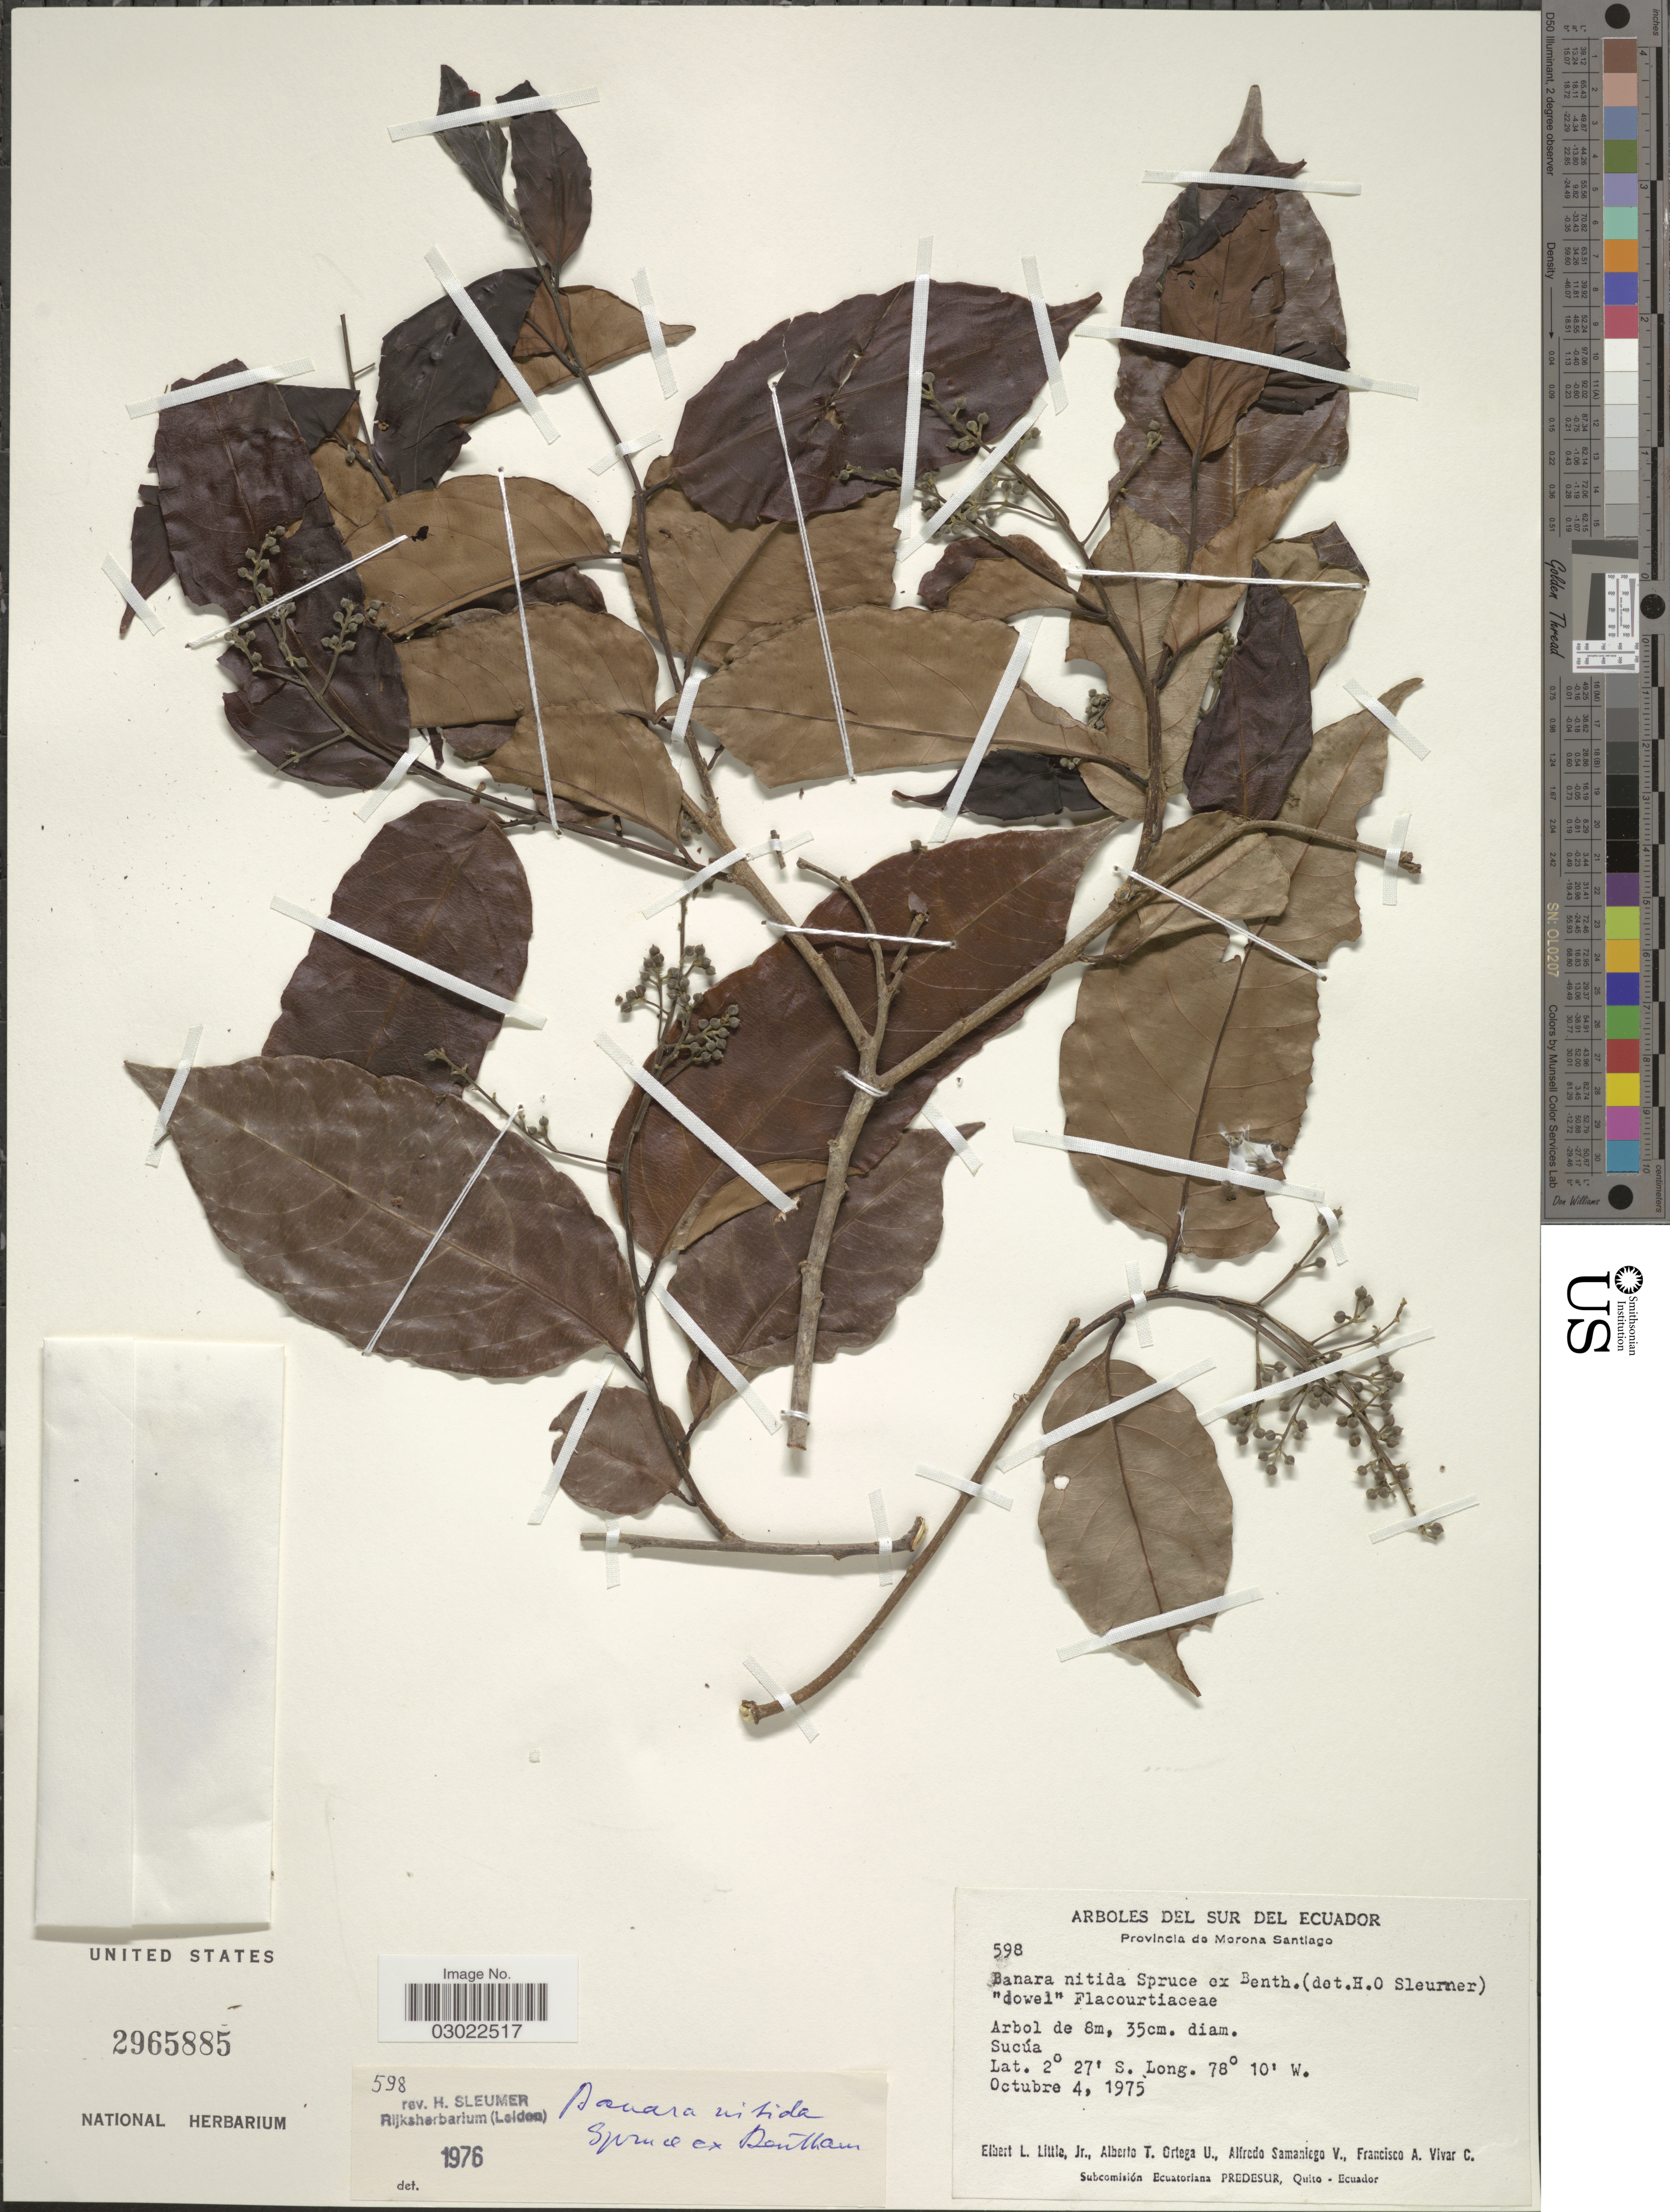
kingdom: Plantae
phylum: Tracheophyta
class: Magnoliopsida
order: Malpighiales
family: Salicaceae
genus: Banara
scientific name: Banara nitida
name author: Spruce ex Benth.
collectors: E. L. Little, A. T. Ortega U., A. Samaniago V. & F. A. Vivar C.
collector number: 598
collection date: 1975-10-04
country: Ecuador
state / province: Morona-Santiago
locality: Sucúa.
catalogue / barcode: US 2965885